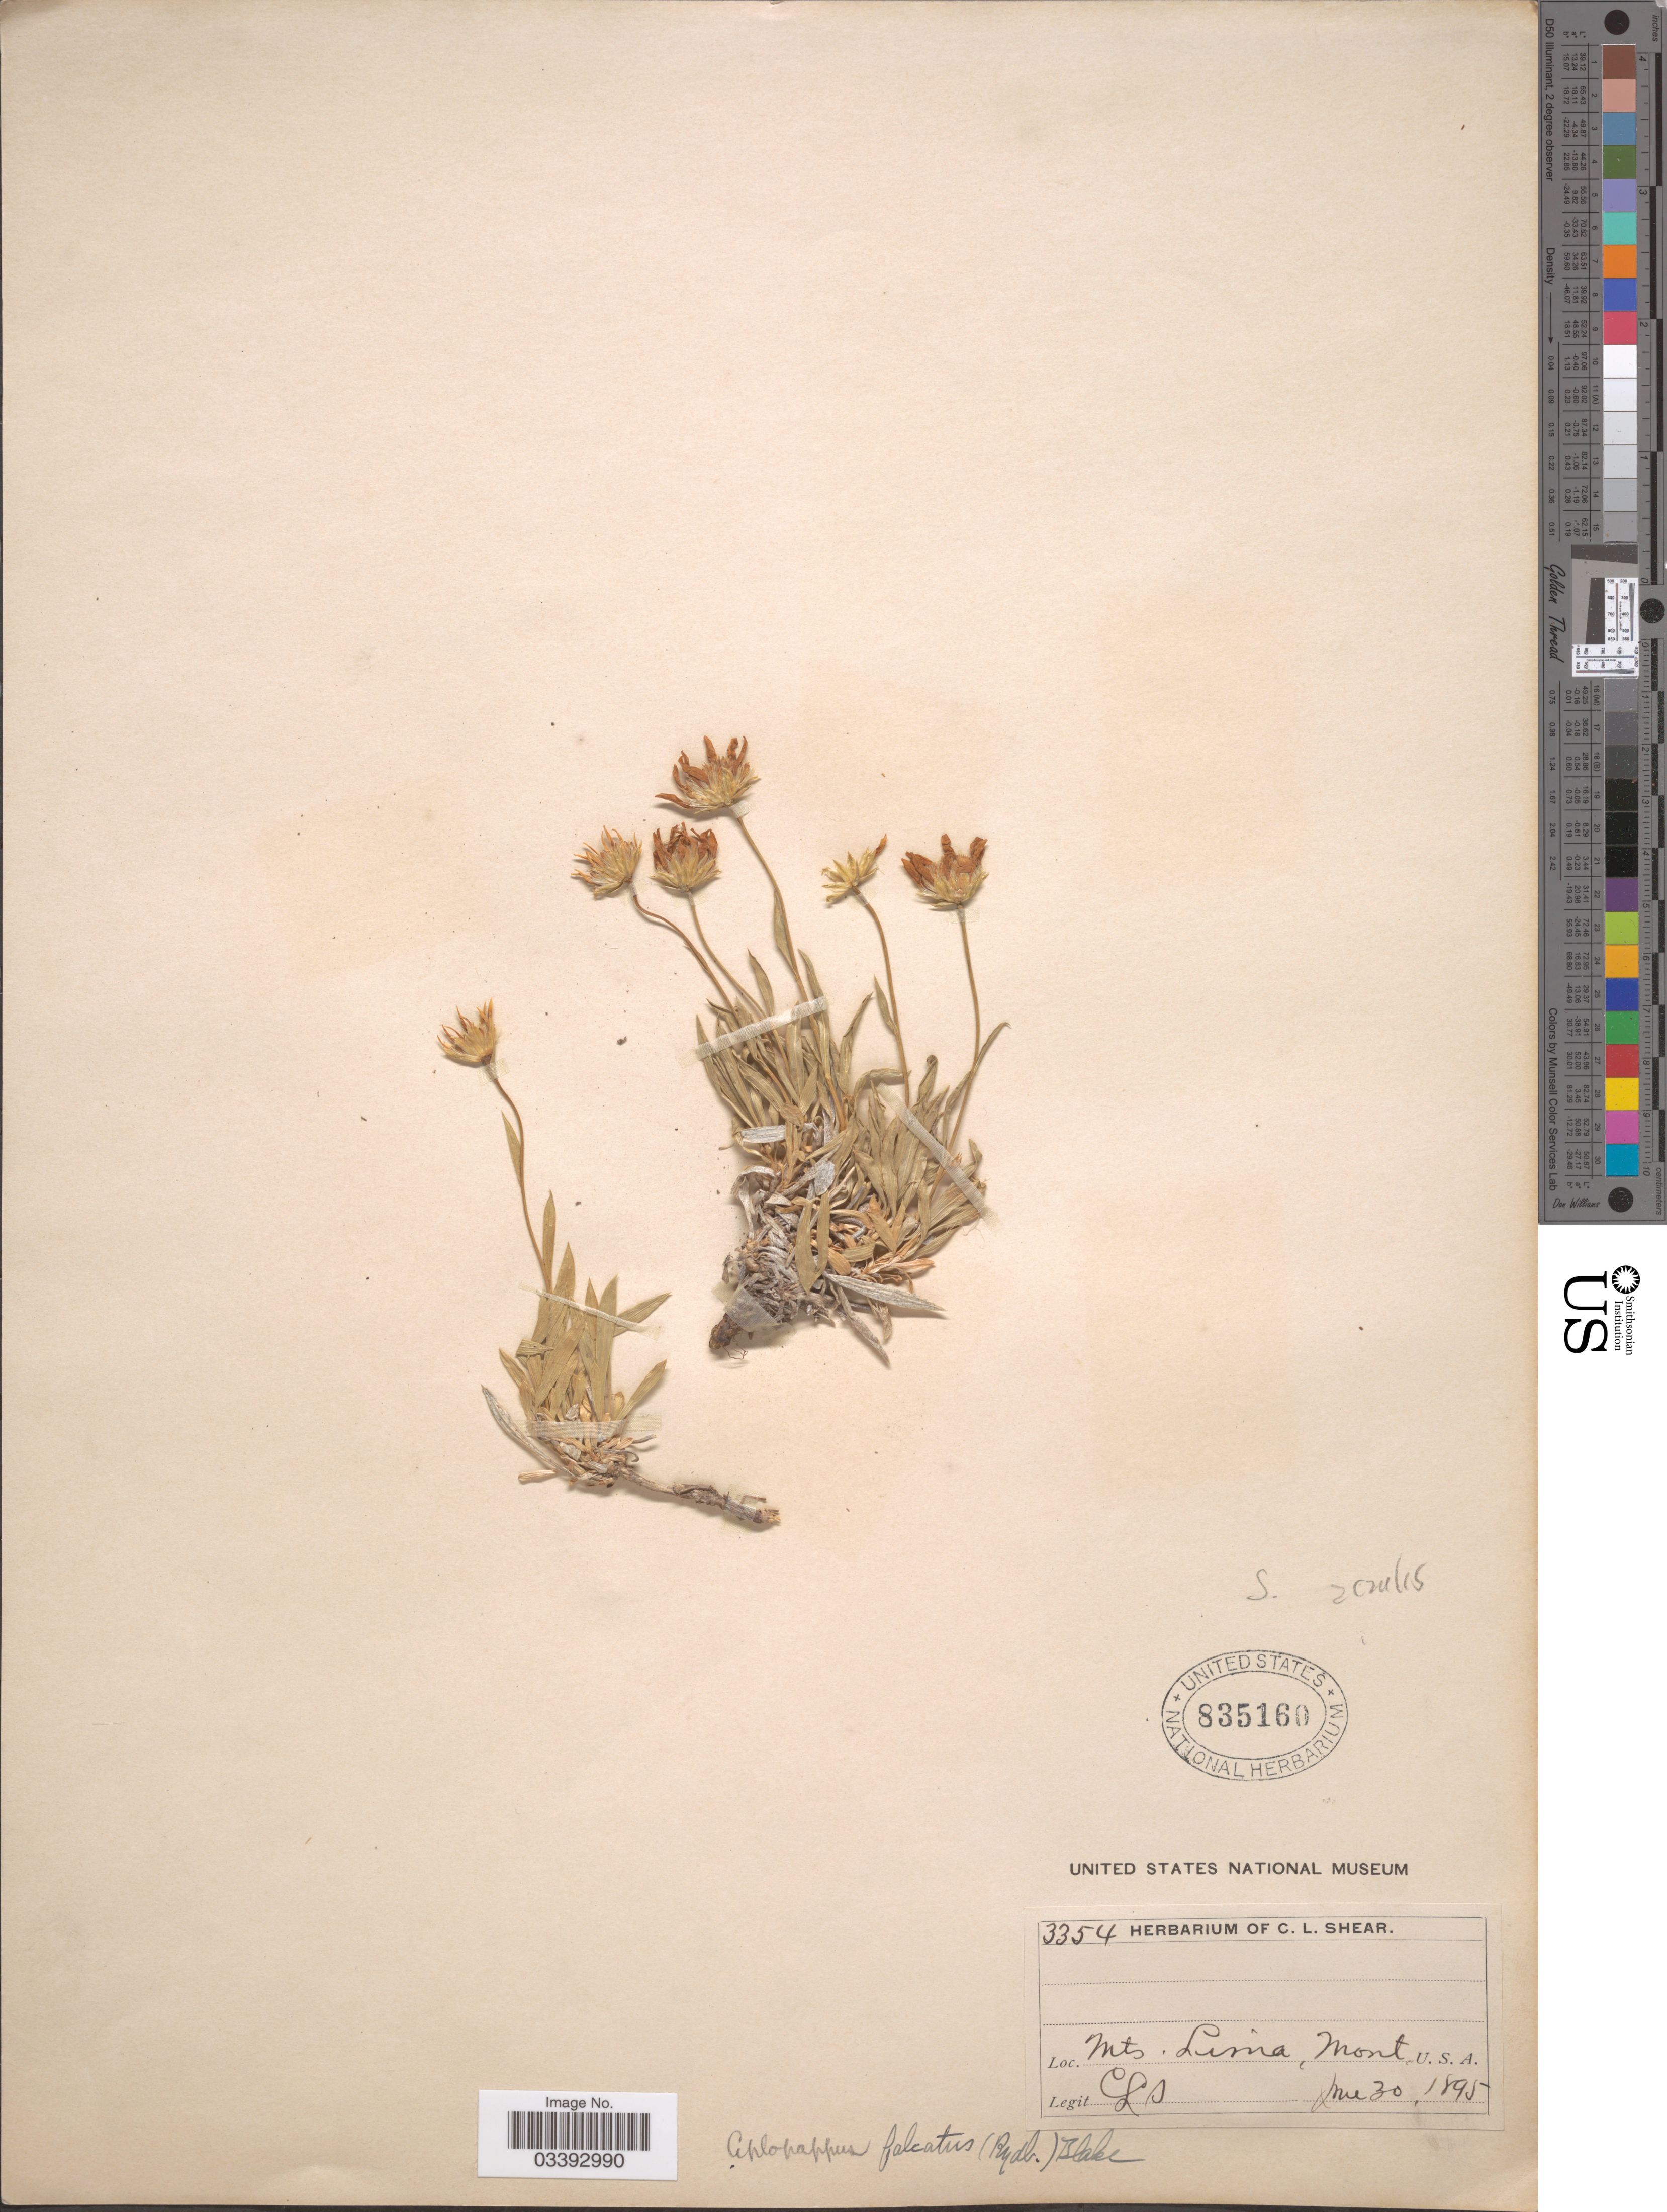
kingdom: Plantae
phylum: Tracheophyta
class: Magnoliopsida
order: Asterales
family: Asteraceae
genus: Stenotus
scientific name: Stenotus acaulis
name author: (Nutt.) Nutt.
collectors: C. L. Shear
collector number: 3354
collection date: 1895-06-30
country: United States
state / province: Montana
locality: Mts. Lima.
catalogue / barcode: US 835160